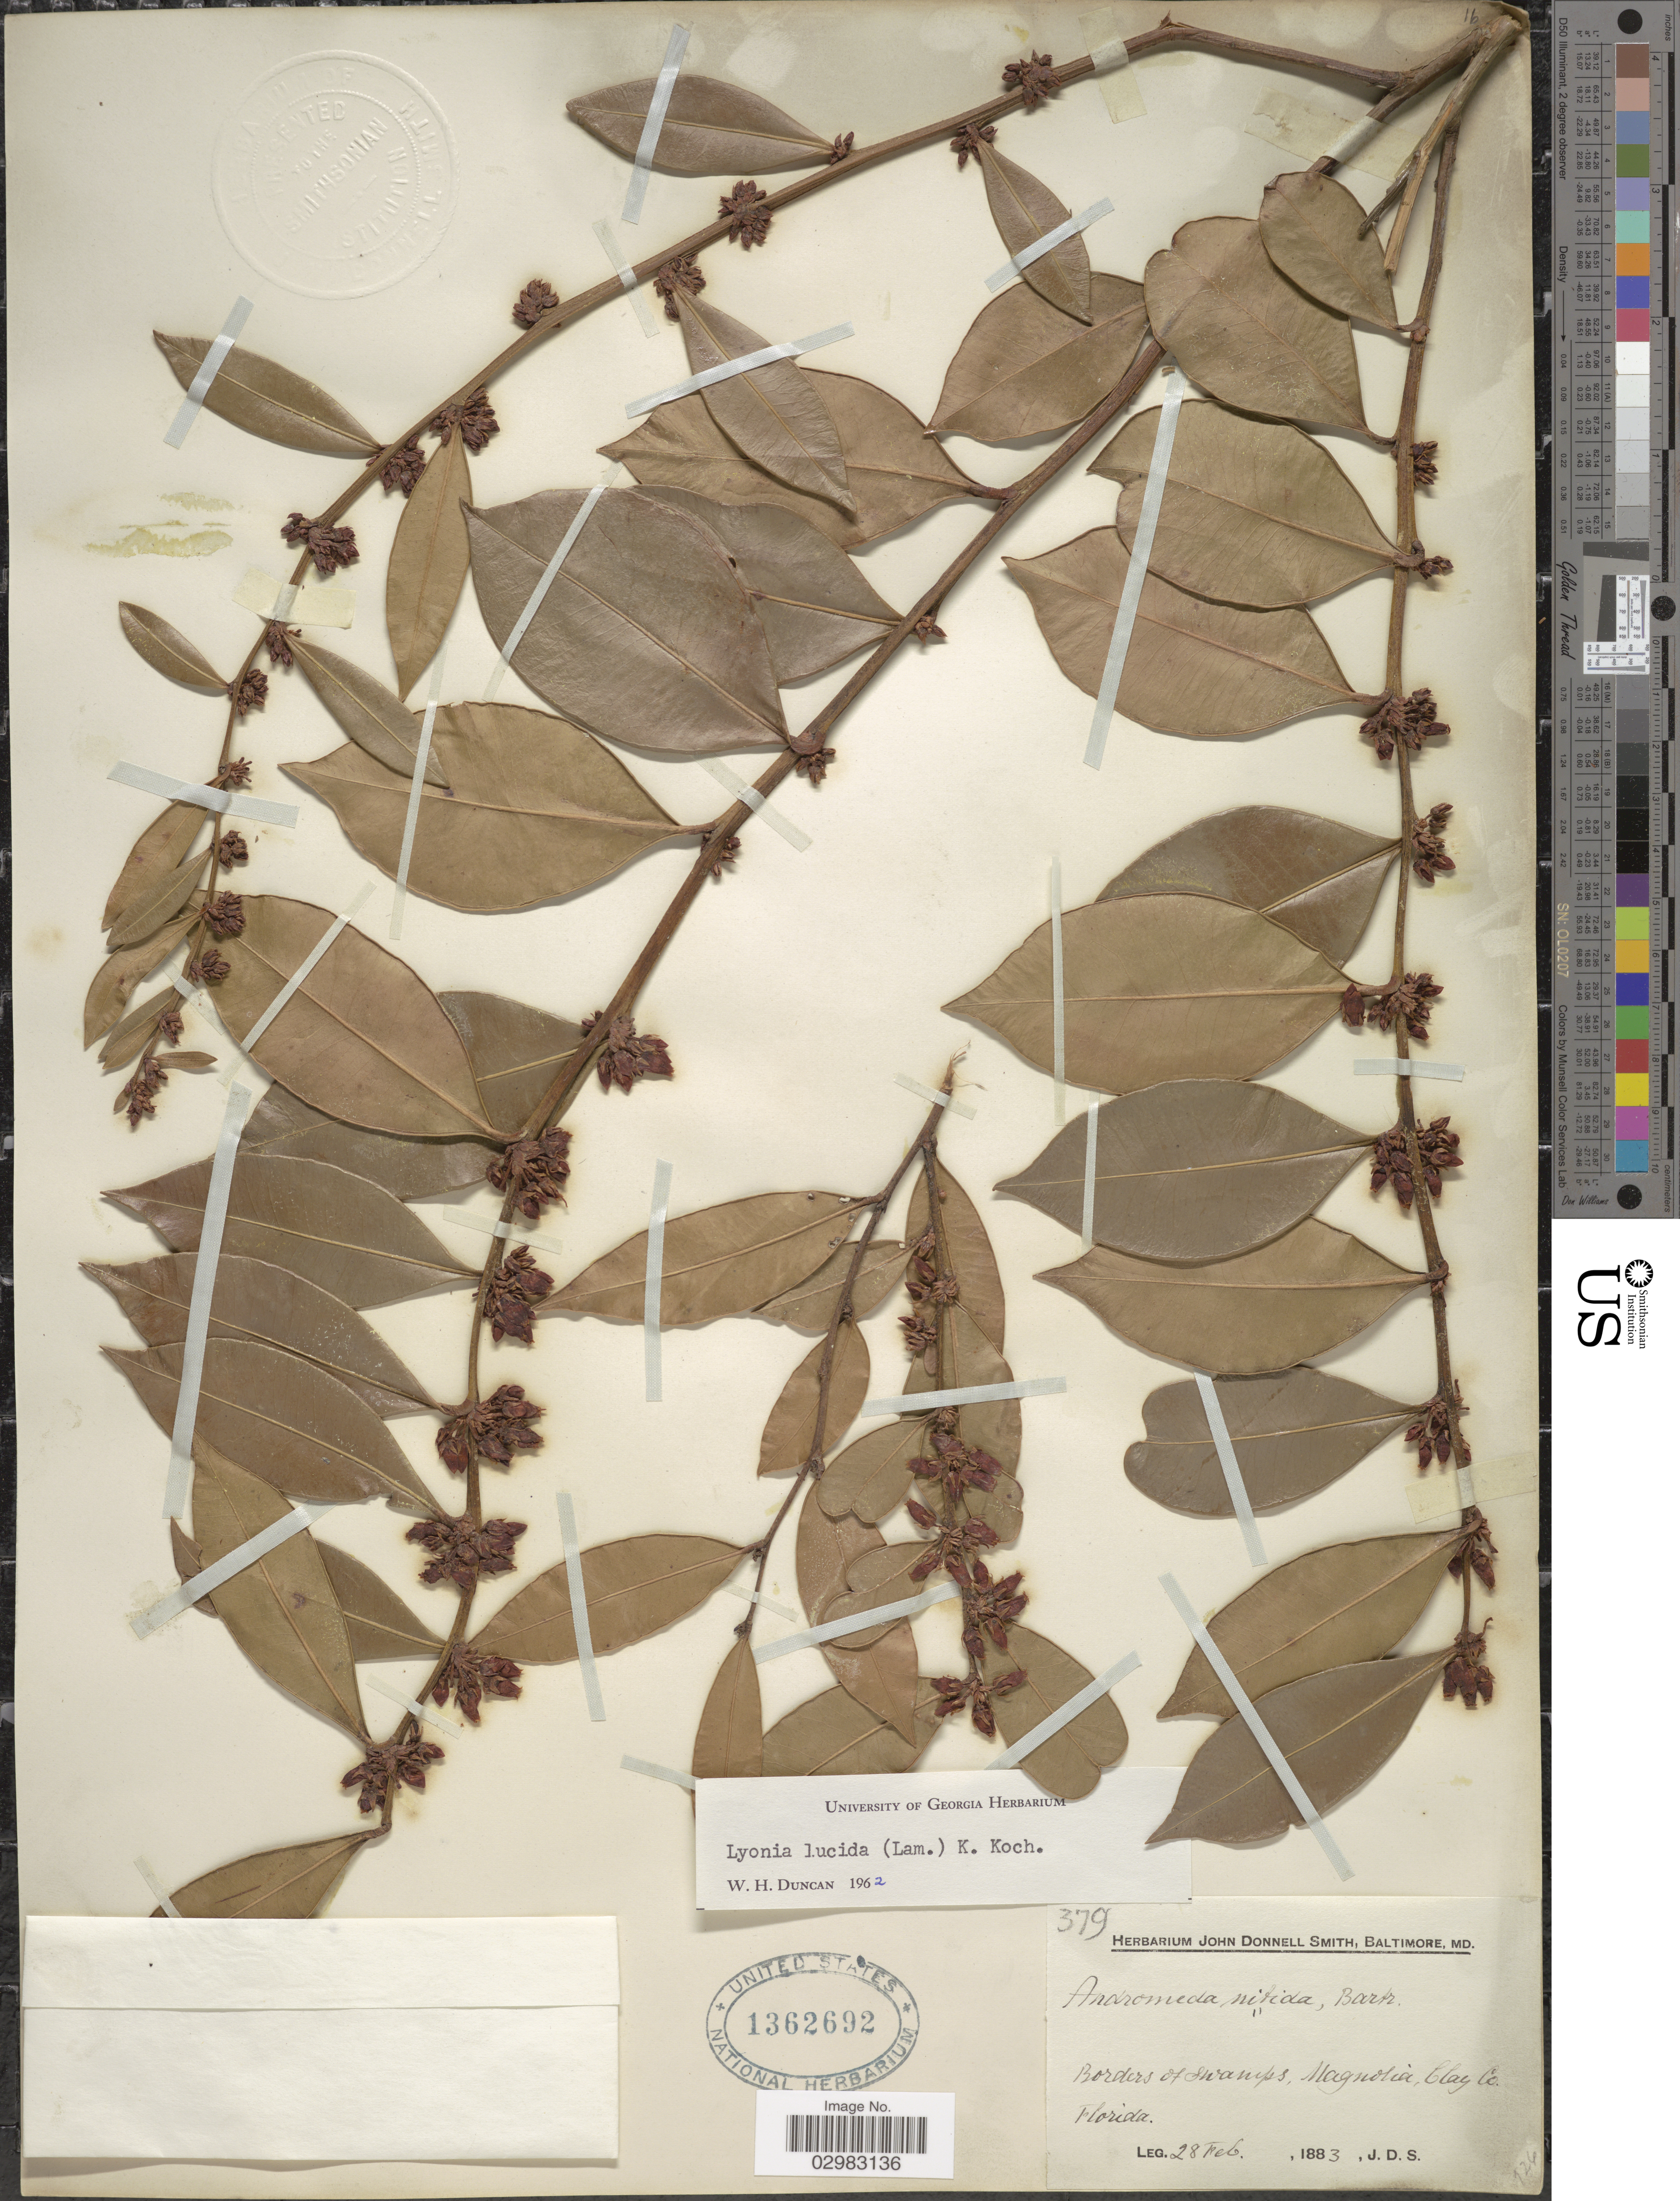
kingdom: Plantae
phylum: Tracheophyta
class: Magnoliopsida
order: Ericales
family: Ericaceae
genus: Lyonia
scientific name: Lyonia lucida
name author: K. Koch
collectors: J. Donnell Smith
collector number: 379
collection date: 1883-02-28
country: United States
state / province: Florida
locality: Borders of Swamps, Magnolia, Clay Co.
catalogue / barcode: US 1362692